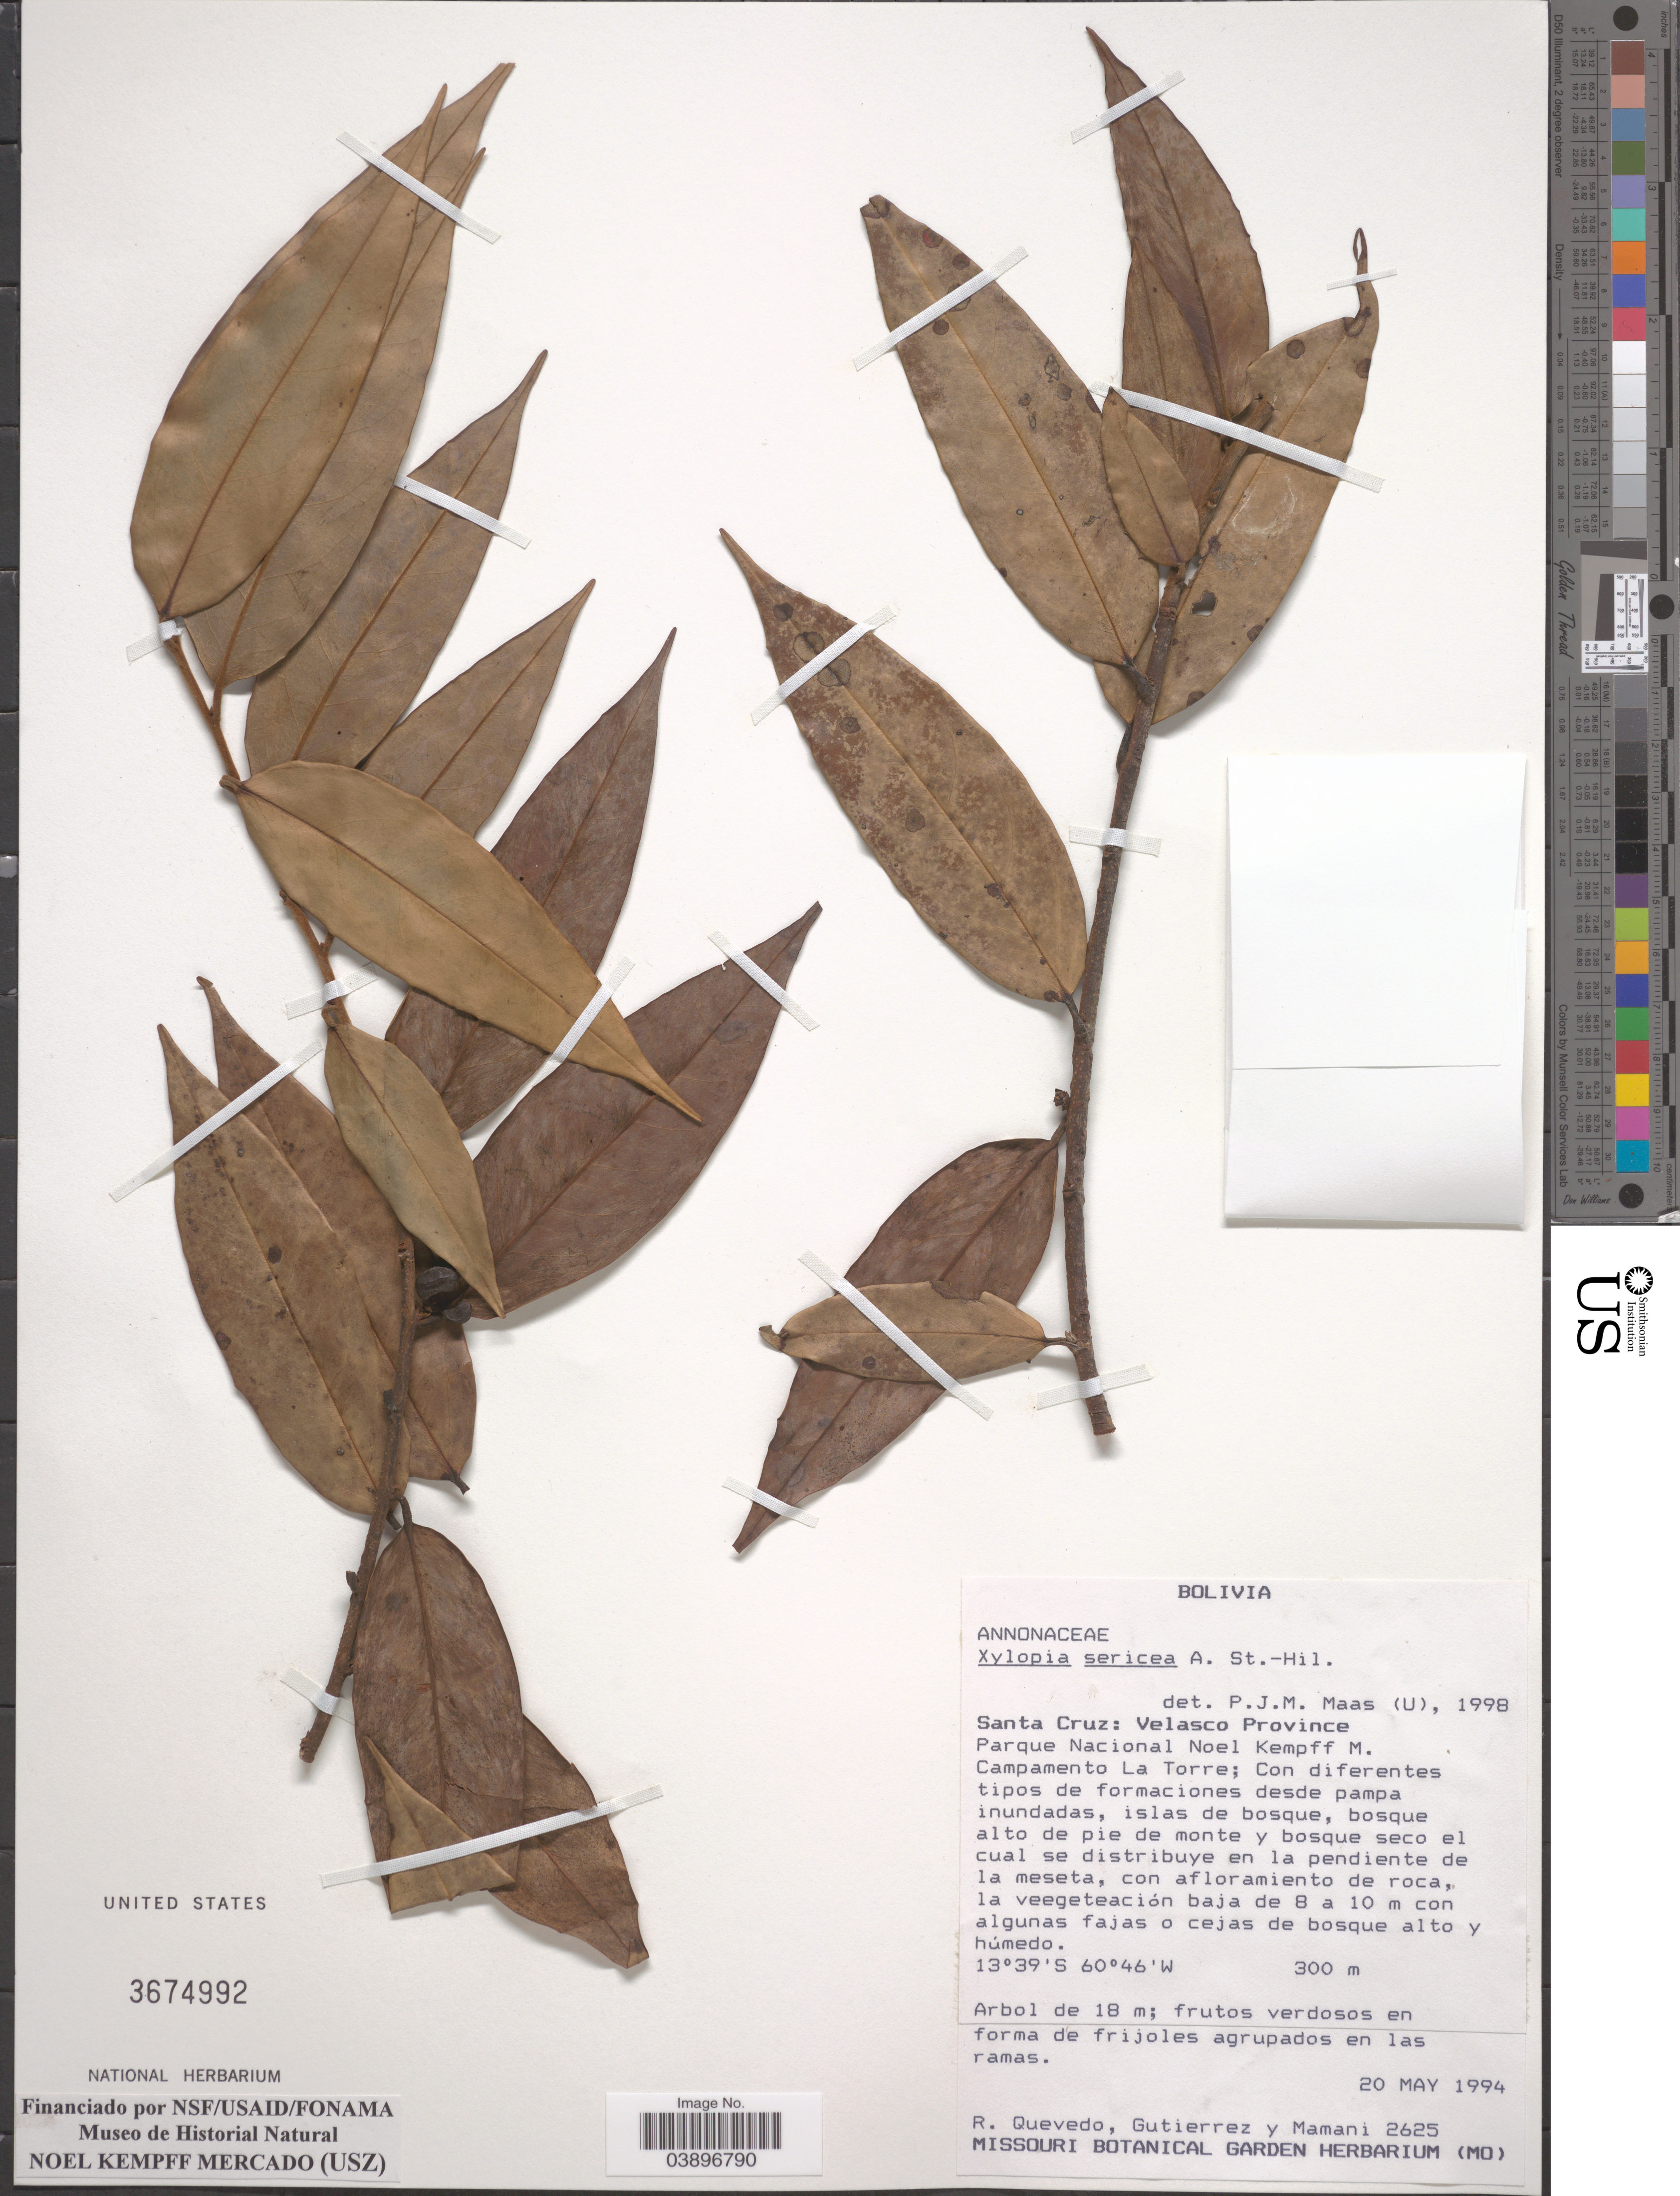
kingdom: Plantae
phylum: Tracheophyta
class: Magnoliopsida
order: Magnoliales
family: Annonaceae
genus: Xylopia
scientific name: Xylopia sericea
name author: A. St.-Hil.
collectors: R. Quevedo, -. Gutierrez & Mamani, --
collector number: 2625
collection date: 1994-05-20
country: Bolivia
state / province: Santa Cruz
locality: Velasco Province. Parque Nacional Noel Kempff M. Campamento La Torre.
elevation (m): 300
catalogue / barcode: US 3674992